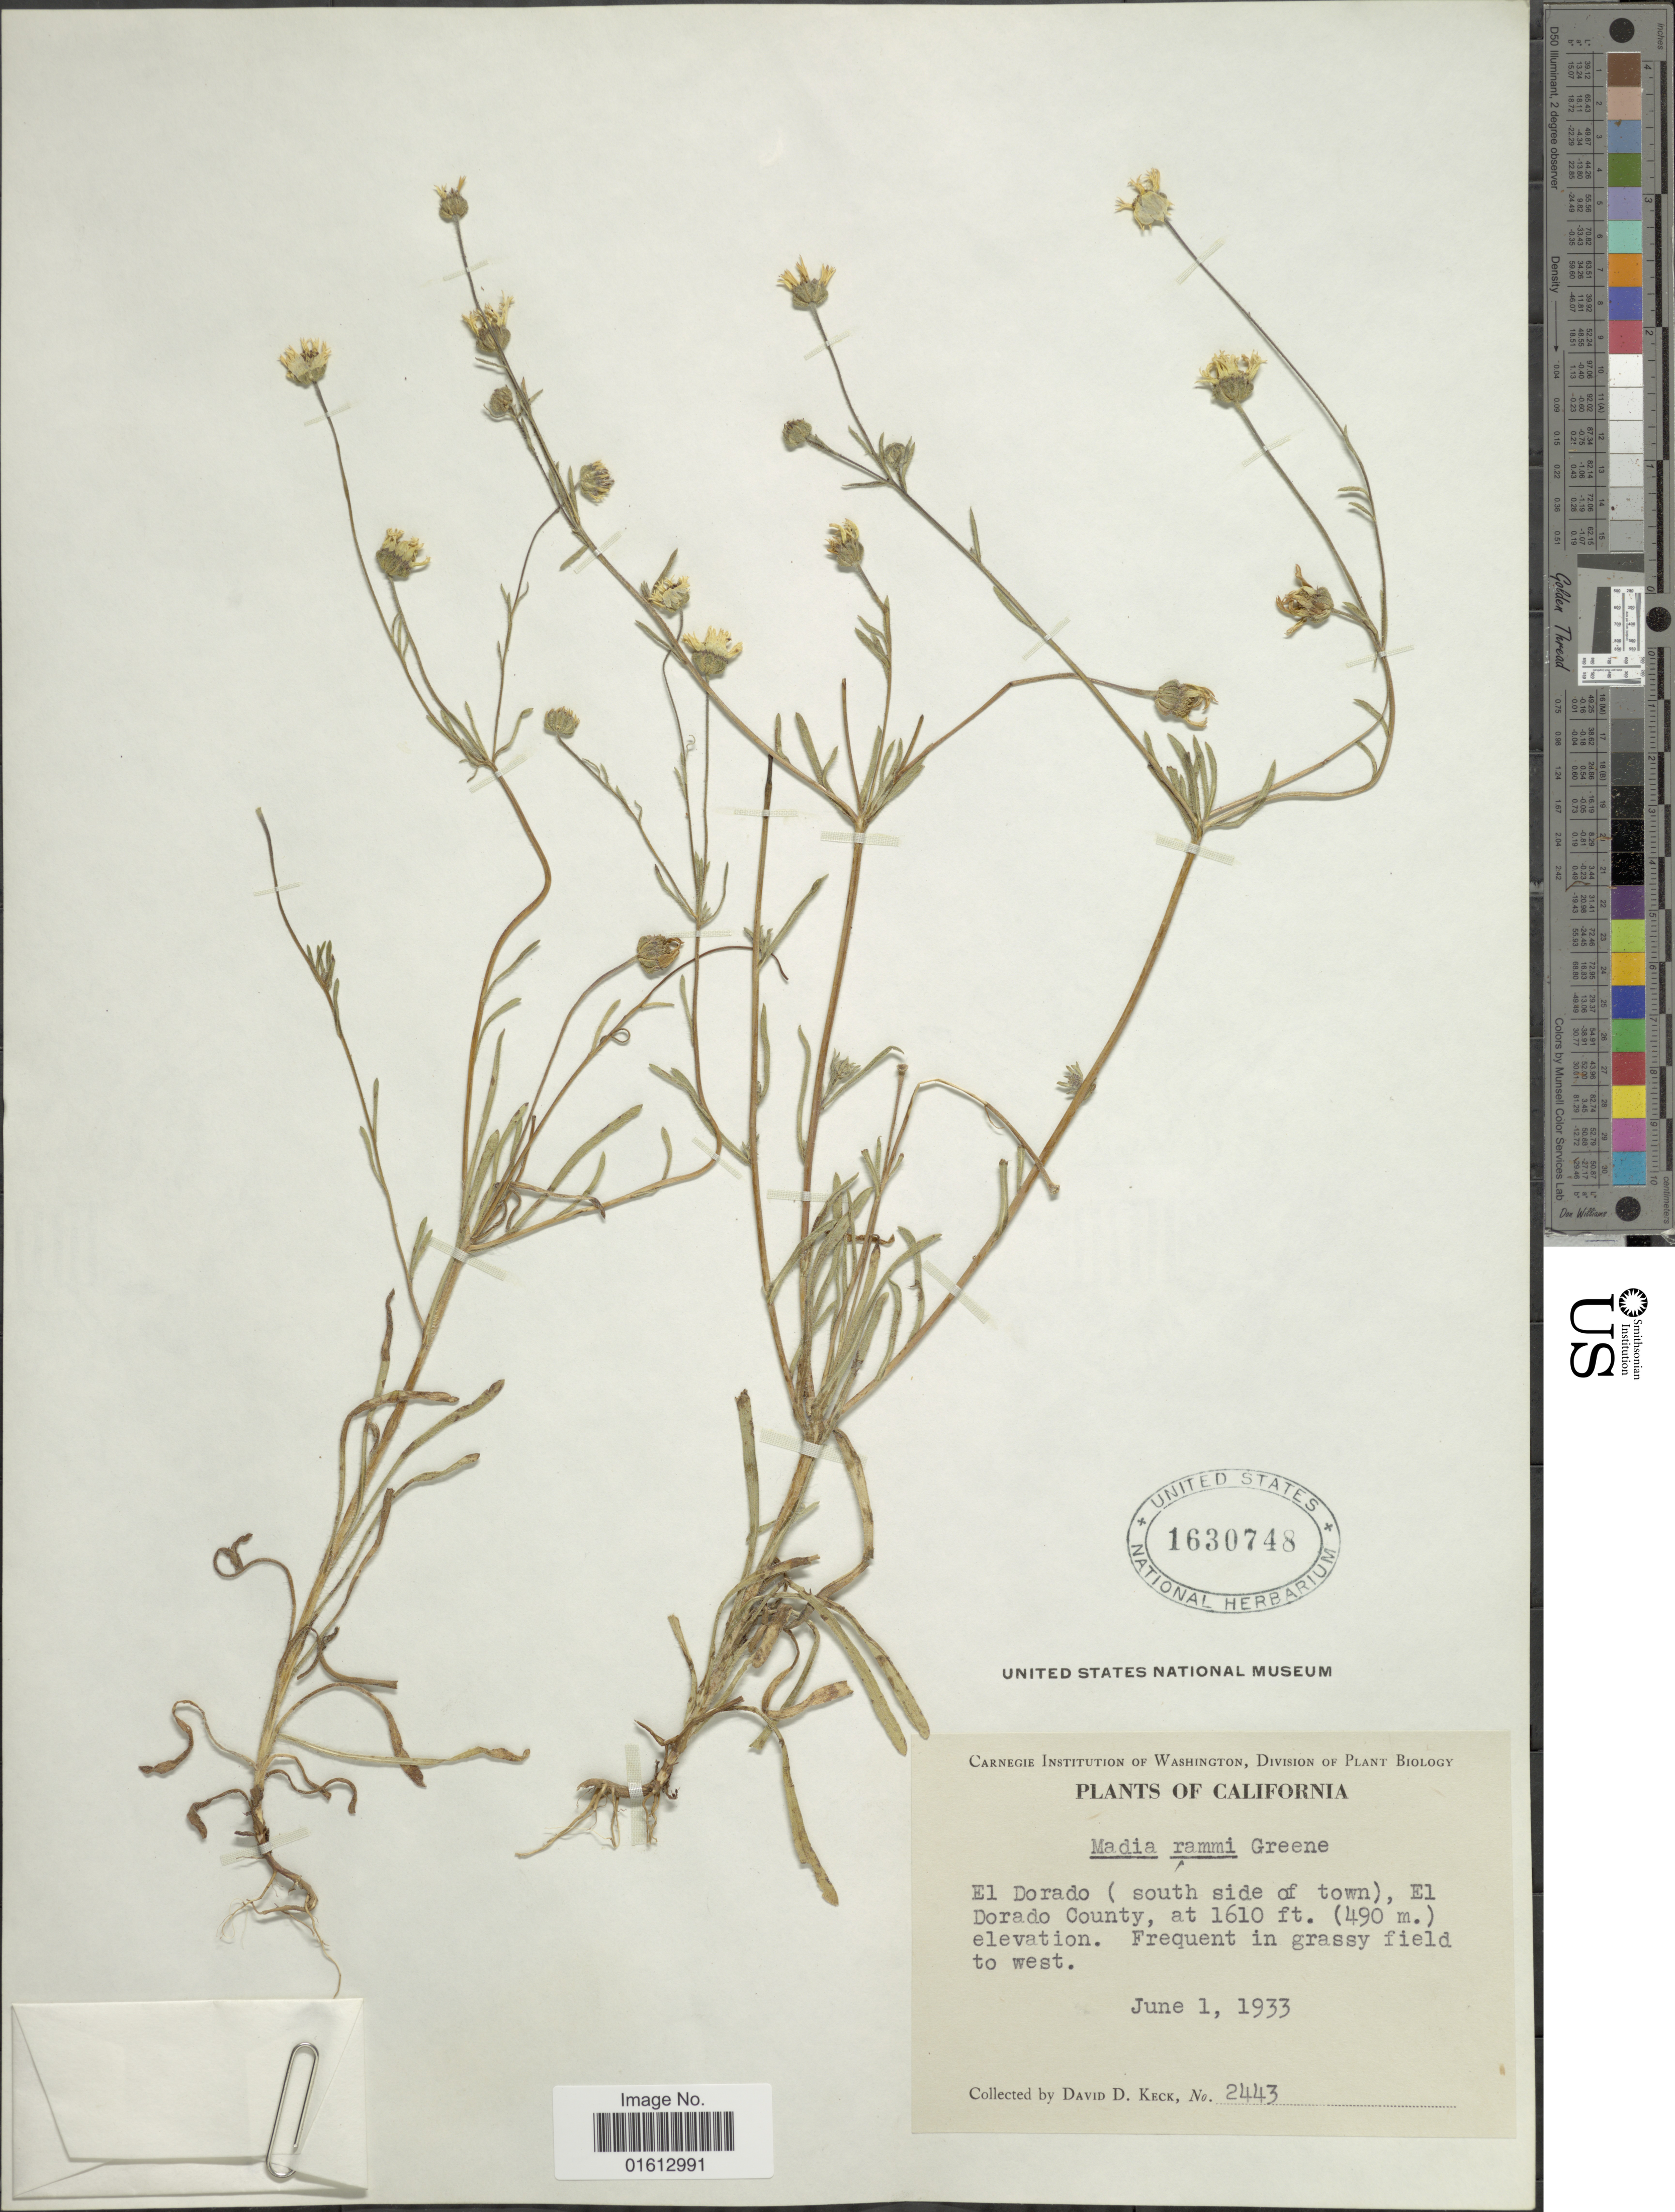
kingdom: Plantae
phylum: Tracheophyta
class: Magnoliopsida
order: Asterales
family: Asteraceae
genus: Madia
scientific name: Madia rammii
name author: Greene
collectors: D. D. Keck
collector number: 2443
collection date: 1933-06-01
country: United States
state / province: California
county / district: El Dorado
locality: California, El Dorado (south side of town), El Dorado County.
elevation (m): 491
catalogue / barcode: US 1630748